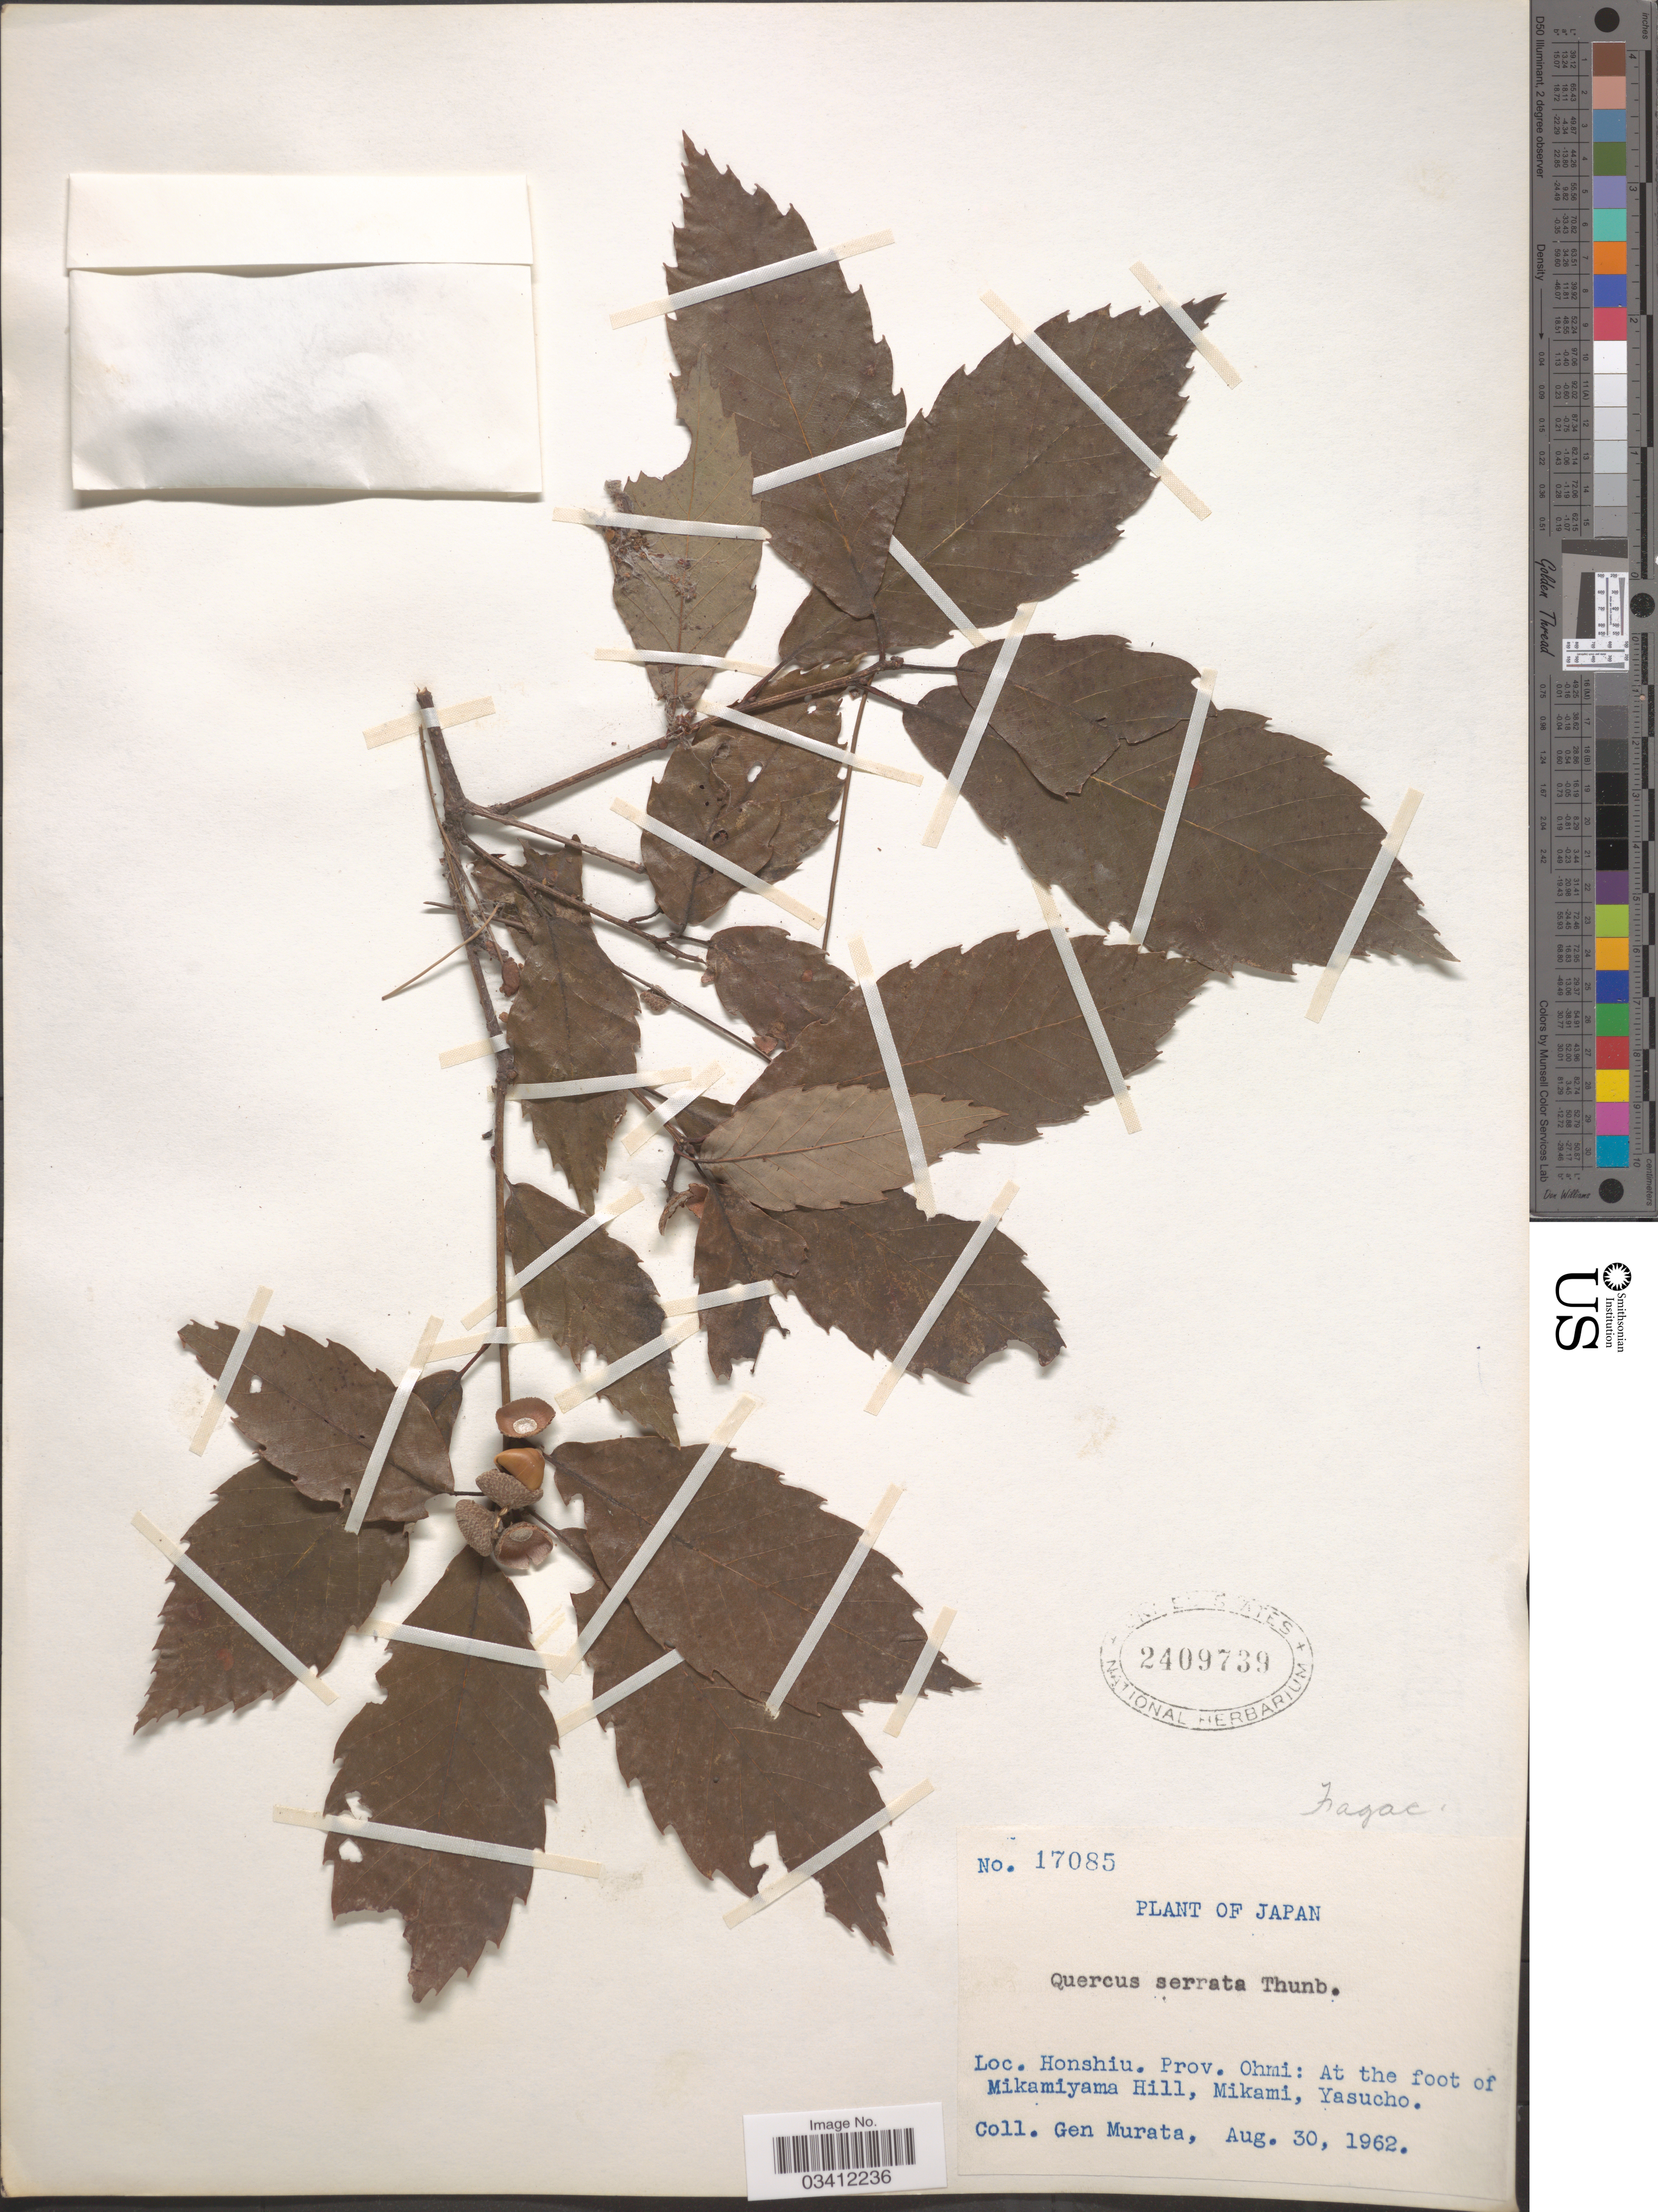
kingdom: Plantae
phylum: Tracheophyta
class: Magnoliopsida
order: Fagales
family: Fagaceae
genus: Quercus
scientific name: Quercus serrata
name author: Thunb.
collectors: G. Murata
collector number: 17085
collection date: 1962-08-30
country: Japan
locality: Honshiu. Prov. Ohmi: At the foot of Mikamiyama Hill, Mikami, Yasucho.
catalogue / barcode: US 2409739